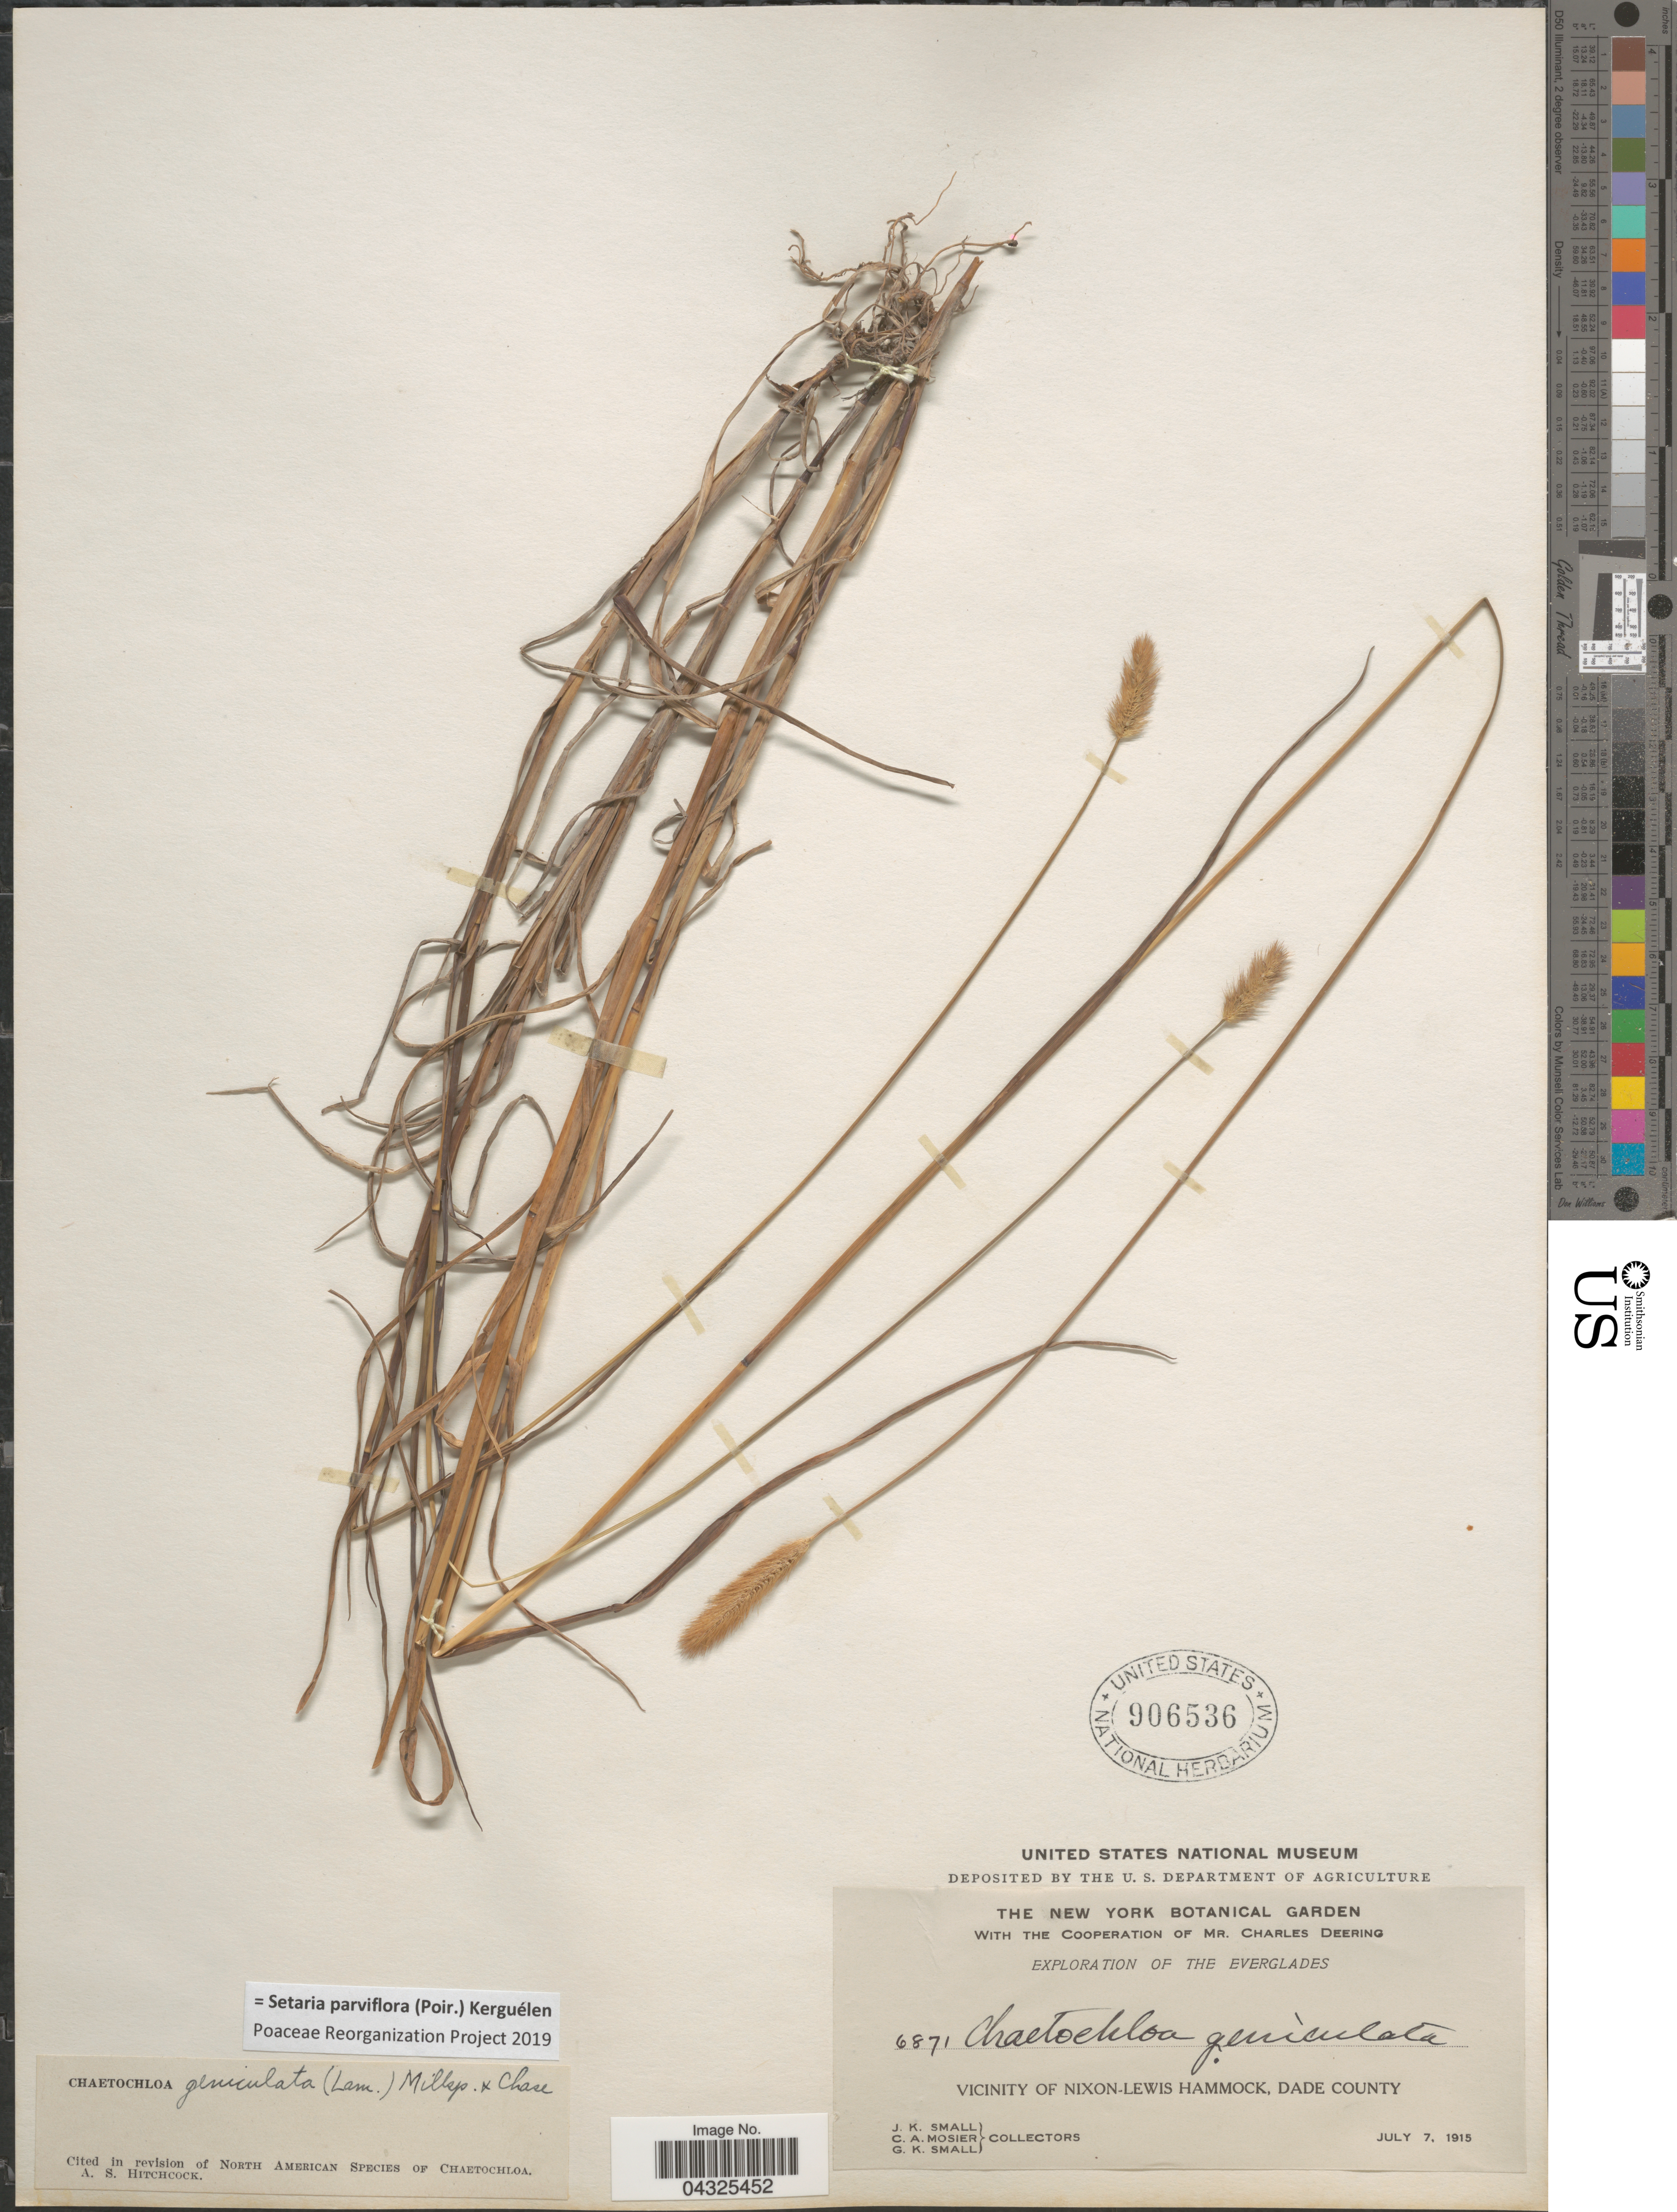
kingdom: Plantae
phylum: Tracheophyta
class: Liliopsida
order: Poales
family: Poaceae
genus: Setaria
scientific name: Setaria parviflora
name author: (Poir.) Kerguélen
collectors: J. K. Small, C. A. Mosier & G. K. Small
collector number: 6871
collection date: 1915-07-07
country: United States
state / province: Florida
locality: Exploration of the Everglades. Vicinity of Nixon-Lewis Hammock, Dade County.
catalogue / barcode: US 906536